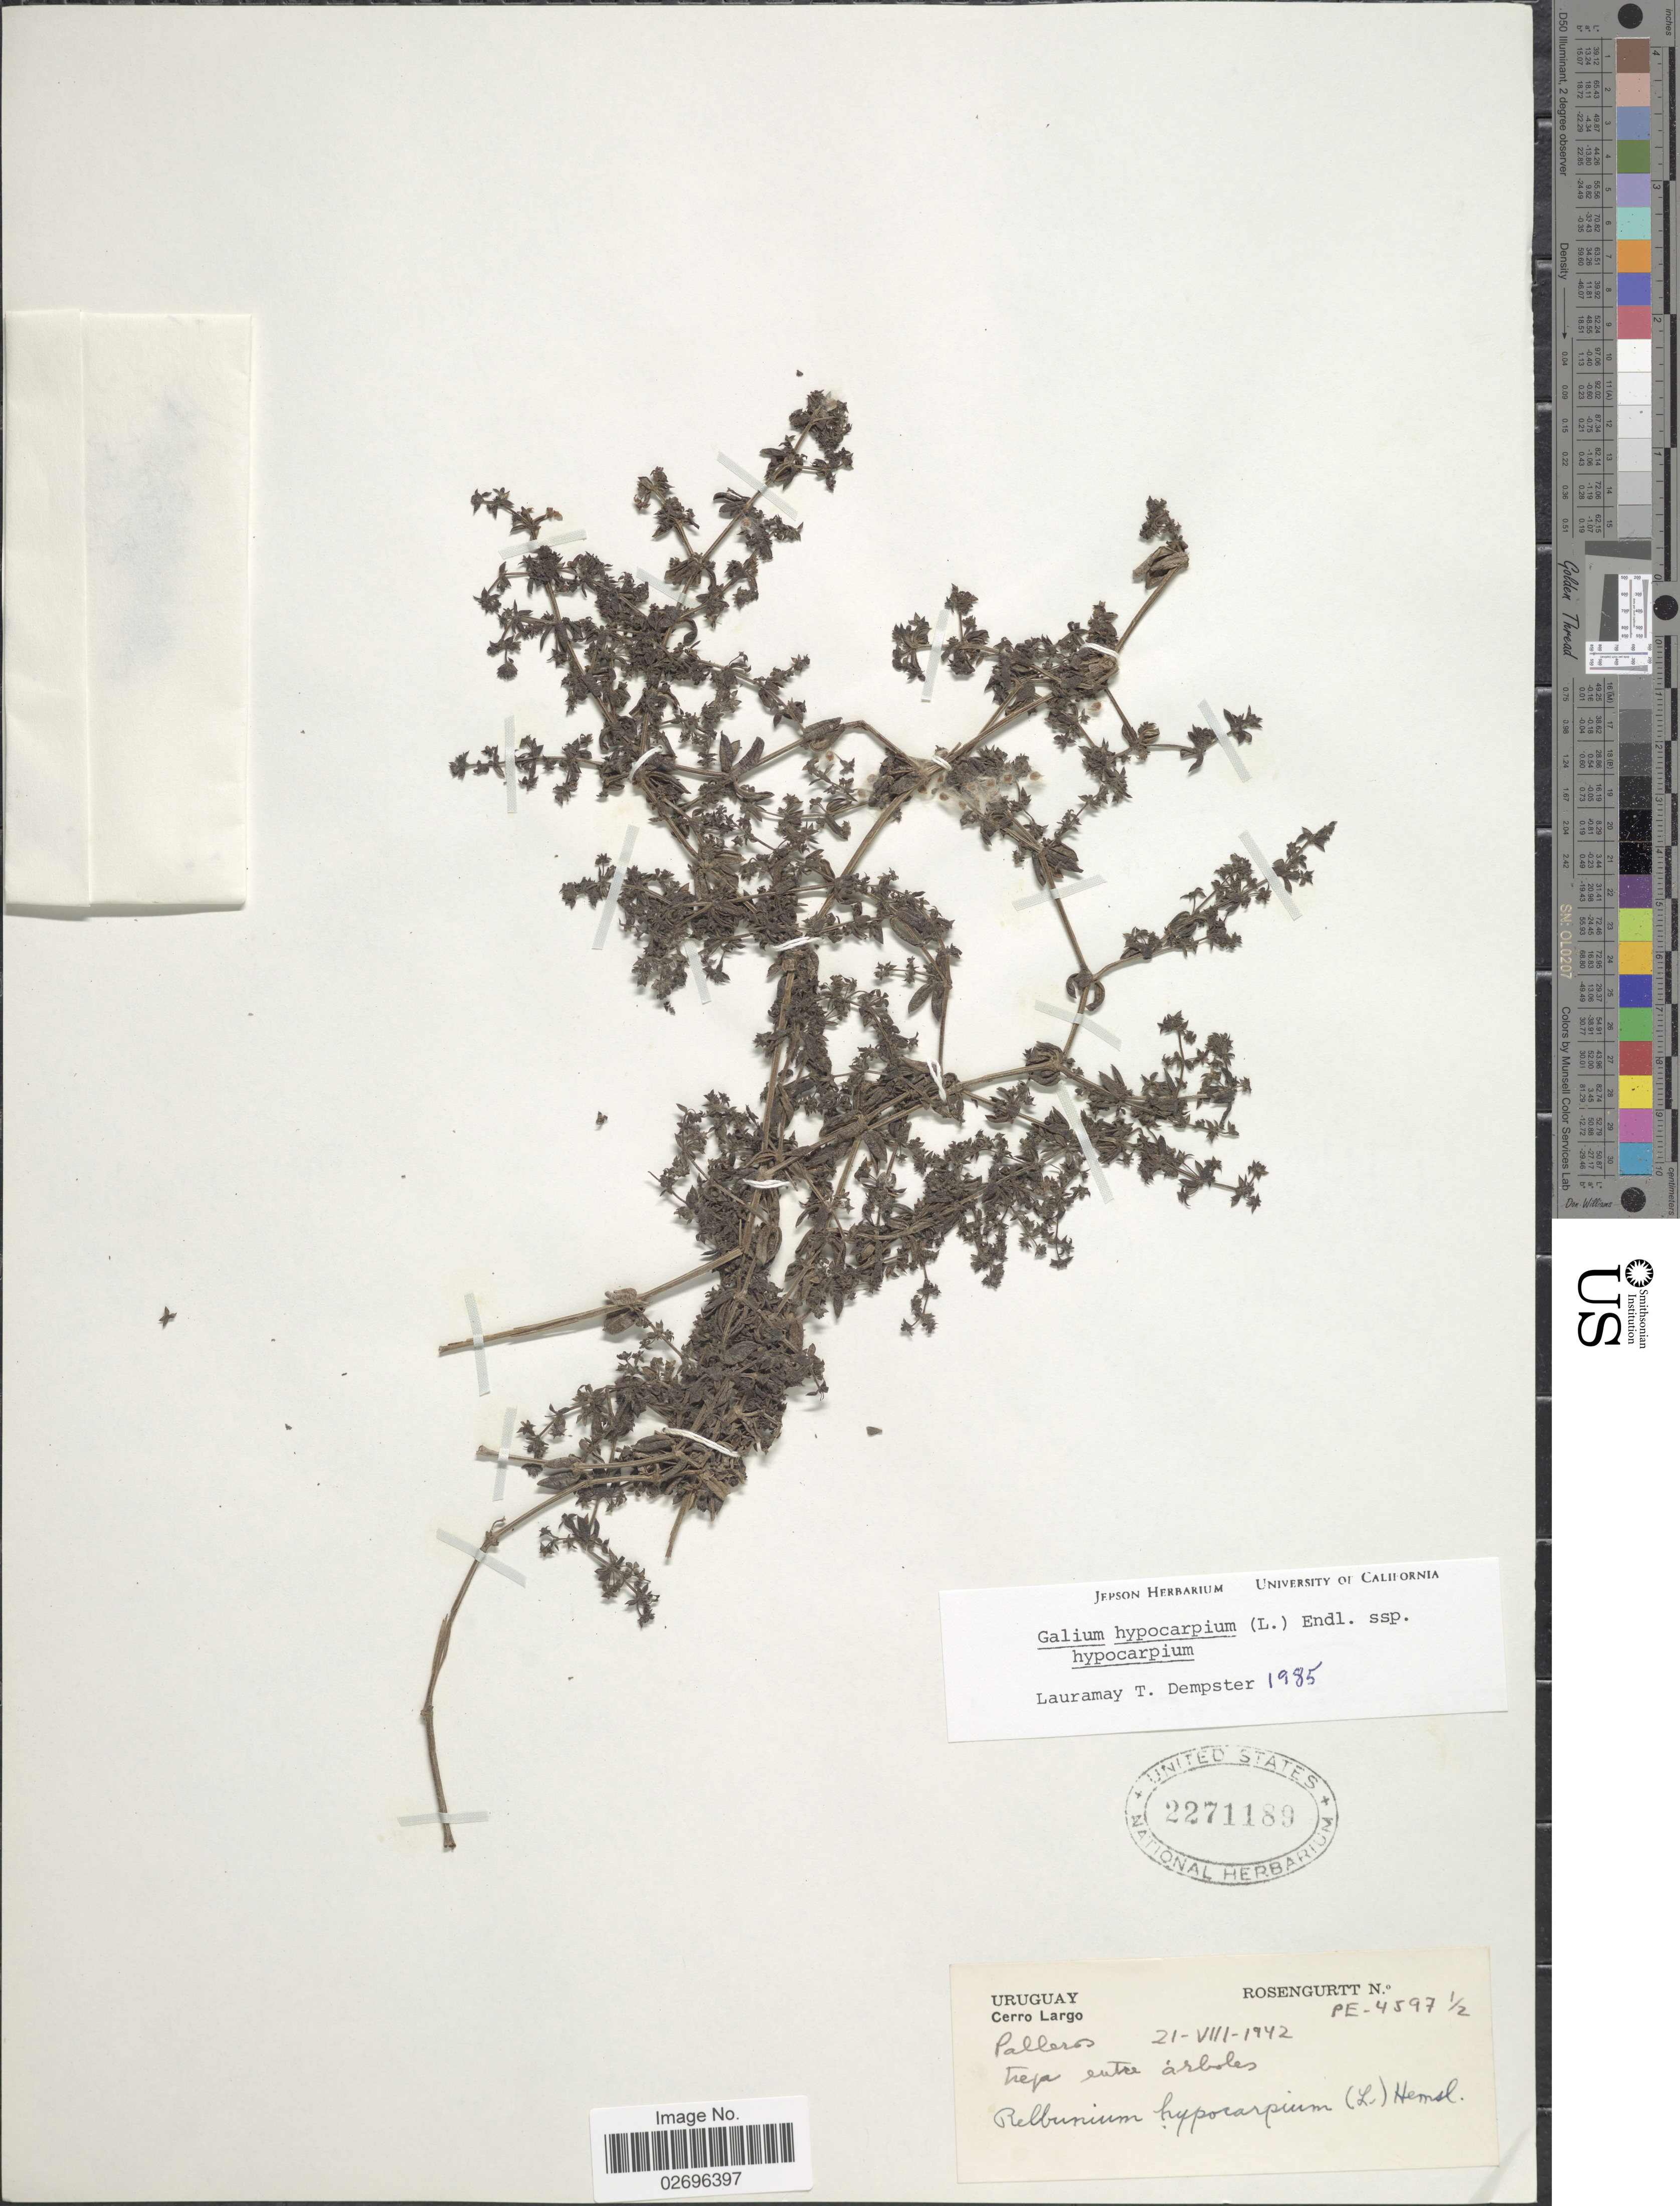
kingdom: Plantae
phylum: Tracheophyta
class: Magnoliopsida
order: Gentianales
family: Rubiaceae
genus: Galium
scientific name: Galium hypocarpium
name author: (L.) Endl. ex Griseb.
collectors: Rosengurtt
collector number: PE-4597½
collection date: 1942-08-21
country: Uruguay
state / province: Cerro Largo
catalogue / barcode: US 2271189